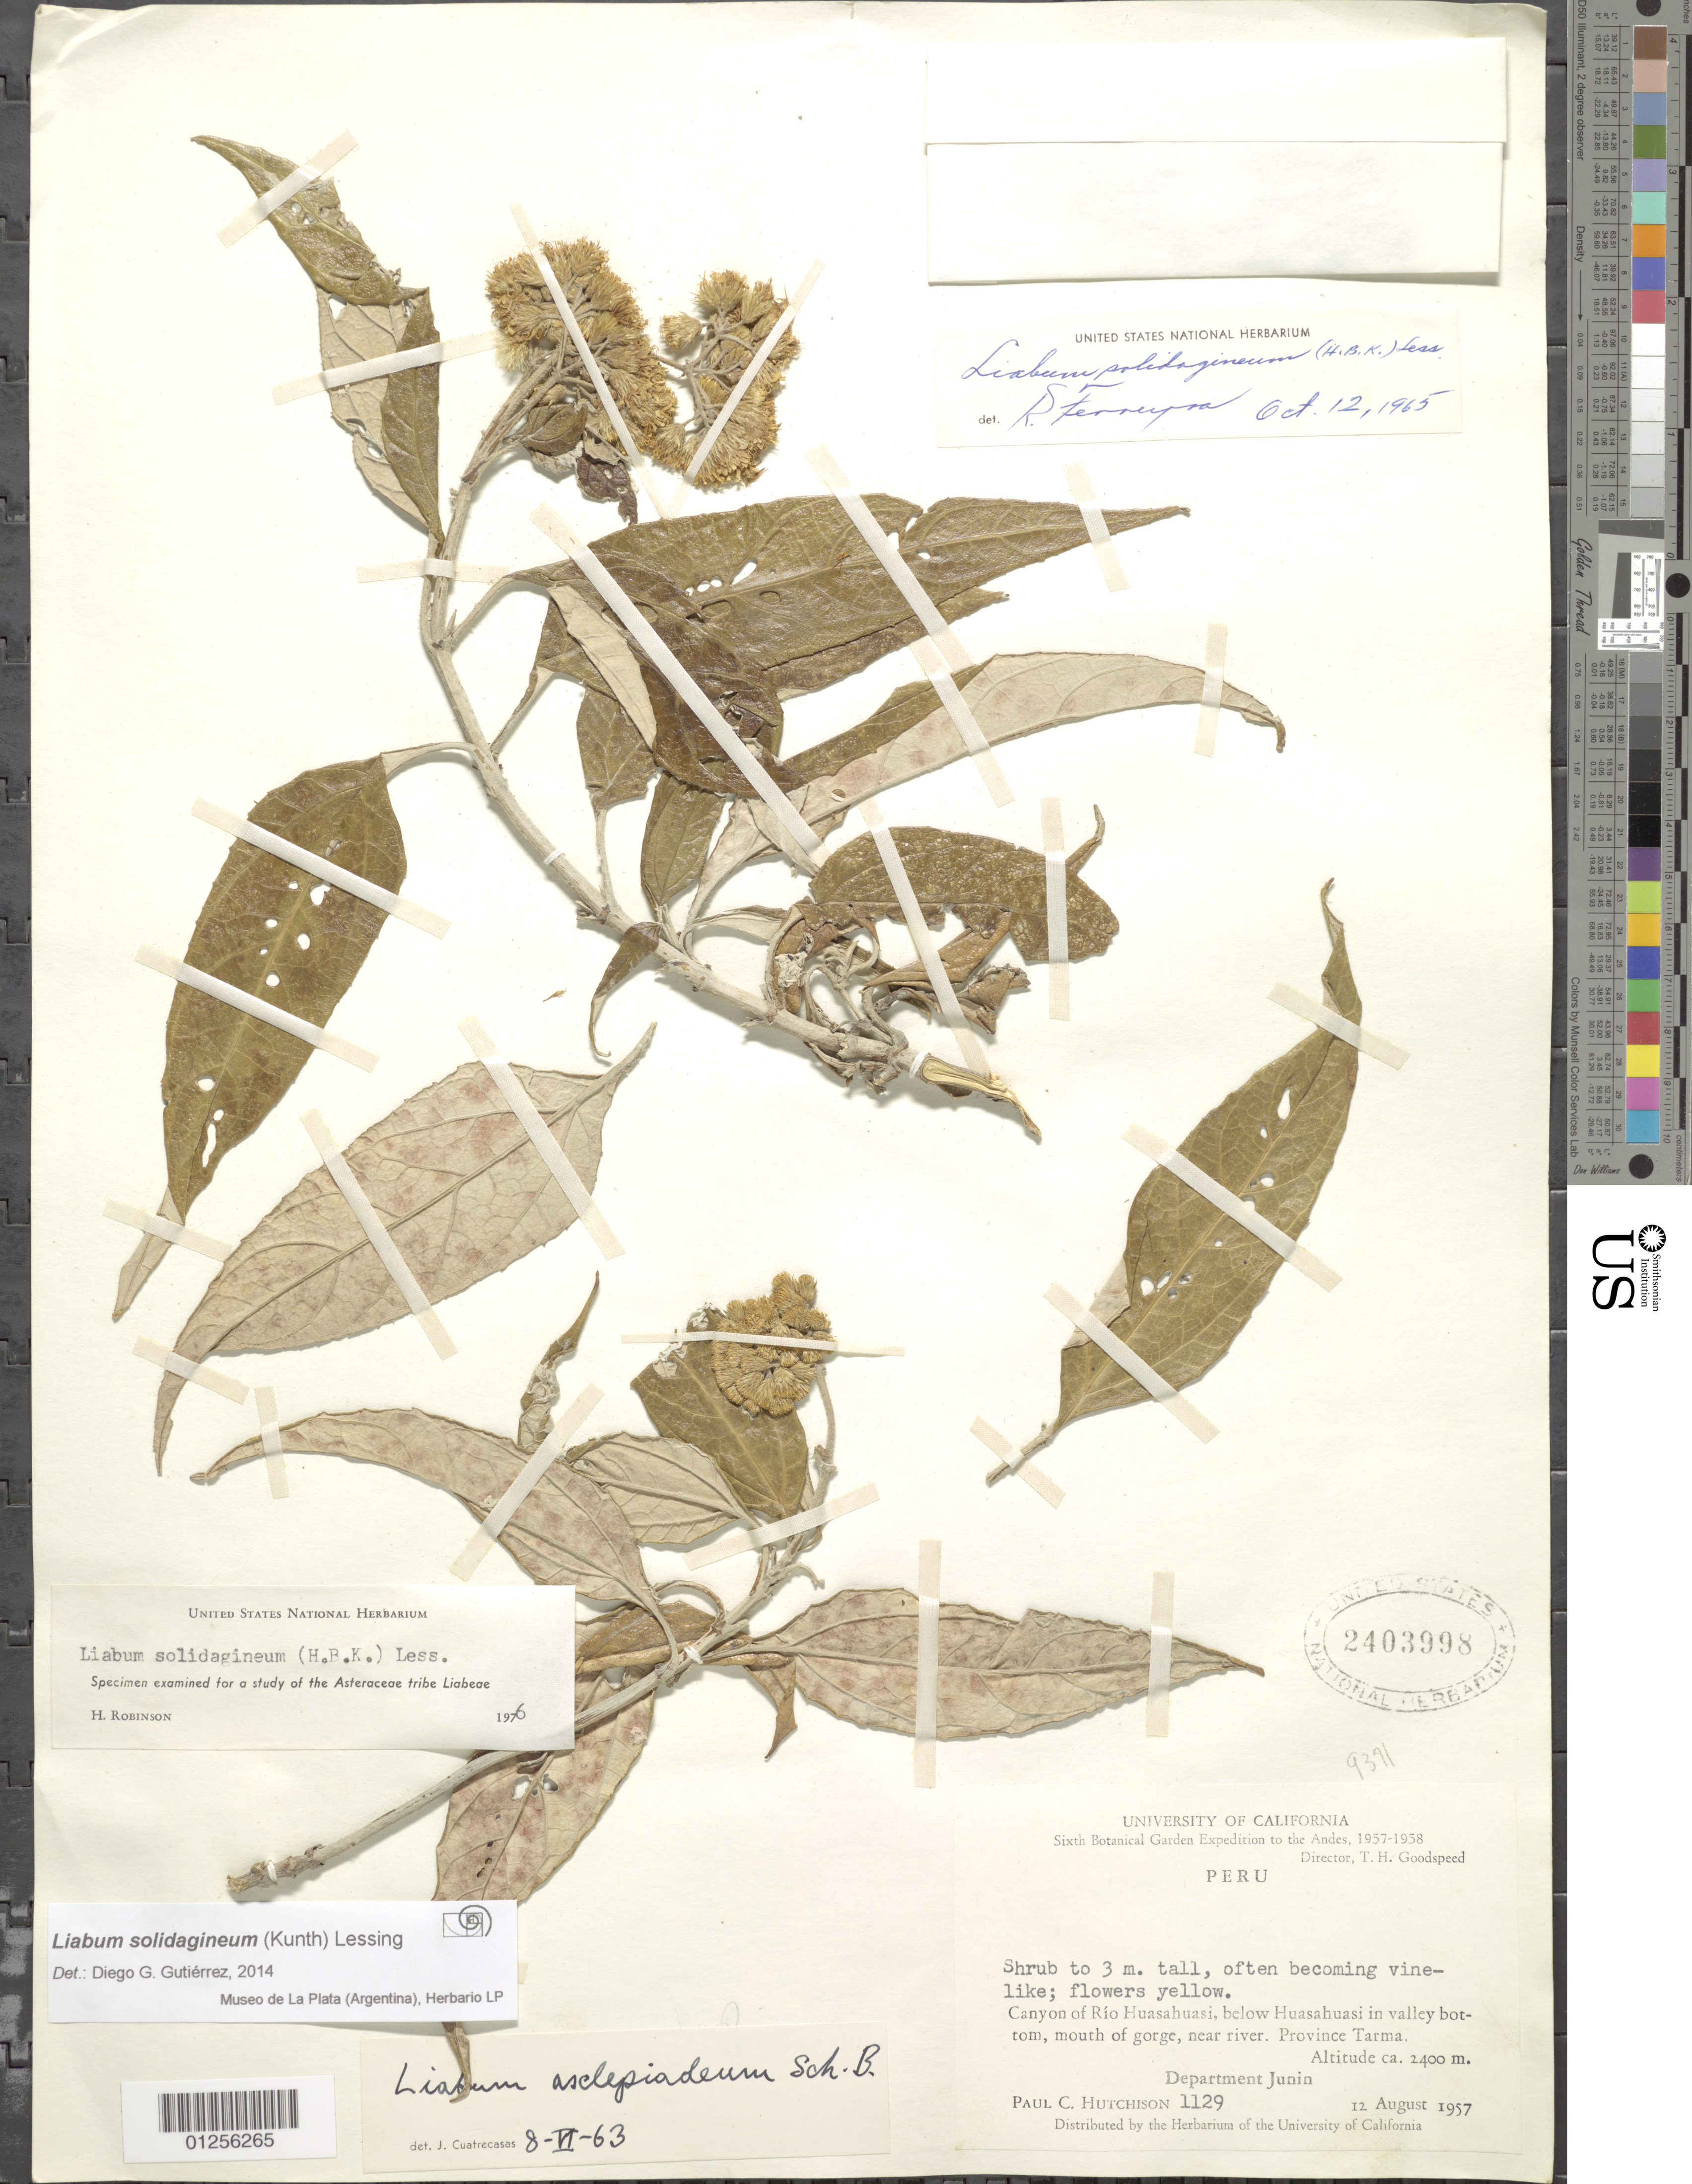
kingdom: Plantae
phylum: Tracheophyta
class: Magnoliopsida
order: Asterales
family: Asteraceae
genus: Liabum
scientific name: Liabum solidagineum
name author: (Kunth) Less.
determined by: Gutierrez, D. G.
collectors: P. C. Hutchison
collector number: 1129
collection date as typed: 12 Aug 1957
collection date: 1957-08-12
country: Peru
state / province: Junín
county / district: Tarma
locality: Canyon of Río Huasahuasi, below Huasahuasi in valley bottom, mouth of gorge, near river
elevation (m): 2400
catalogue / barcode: US 2403998